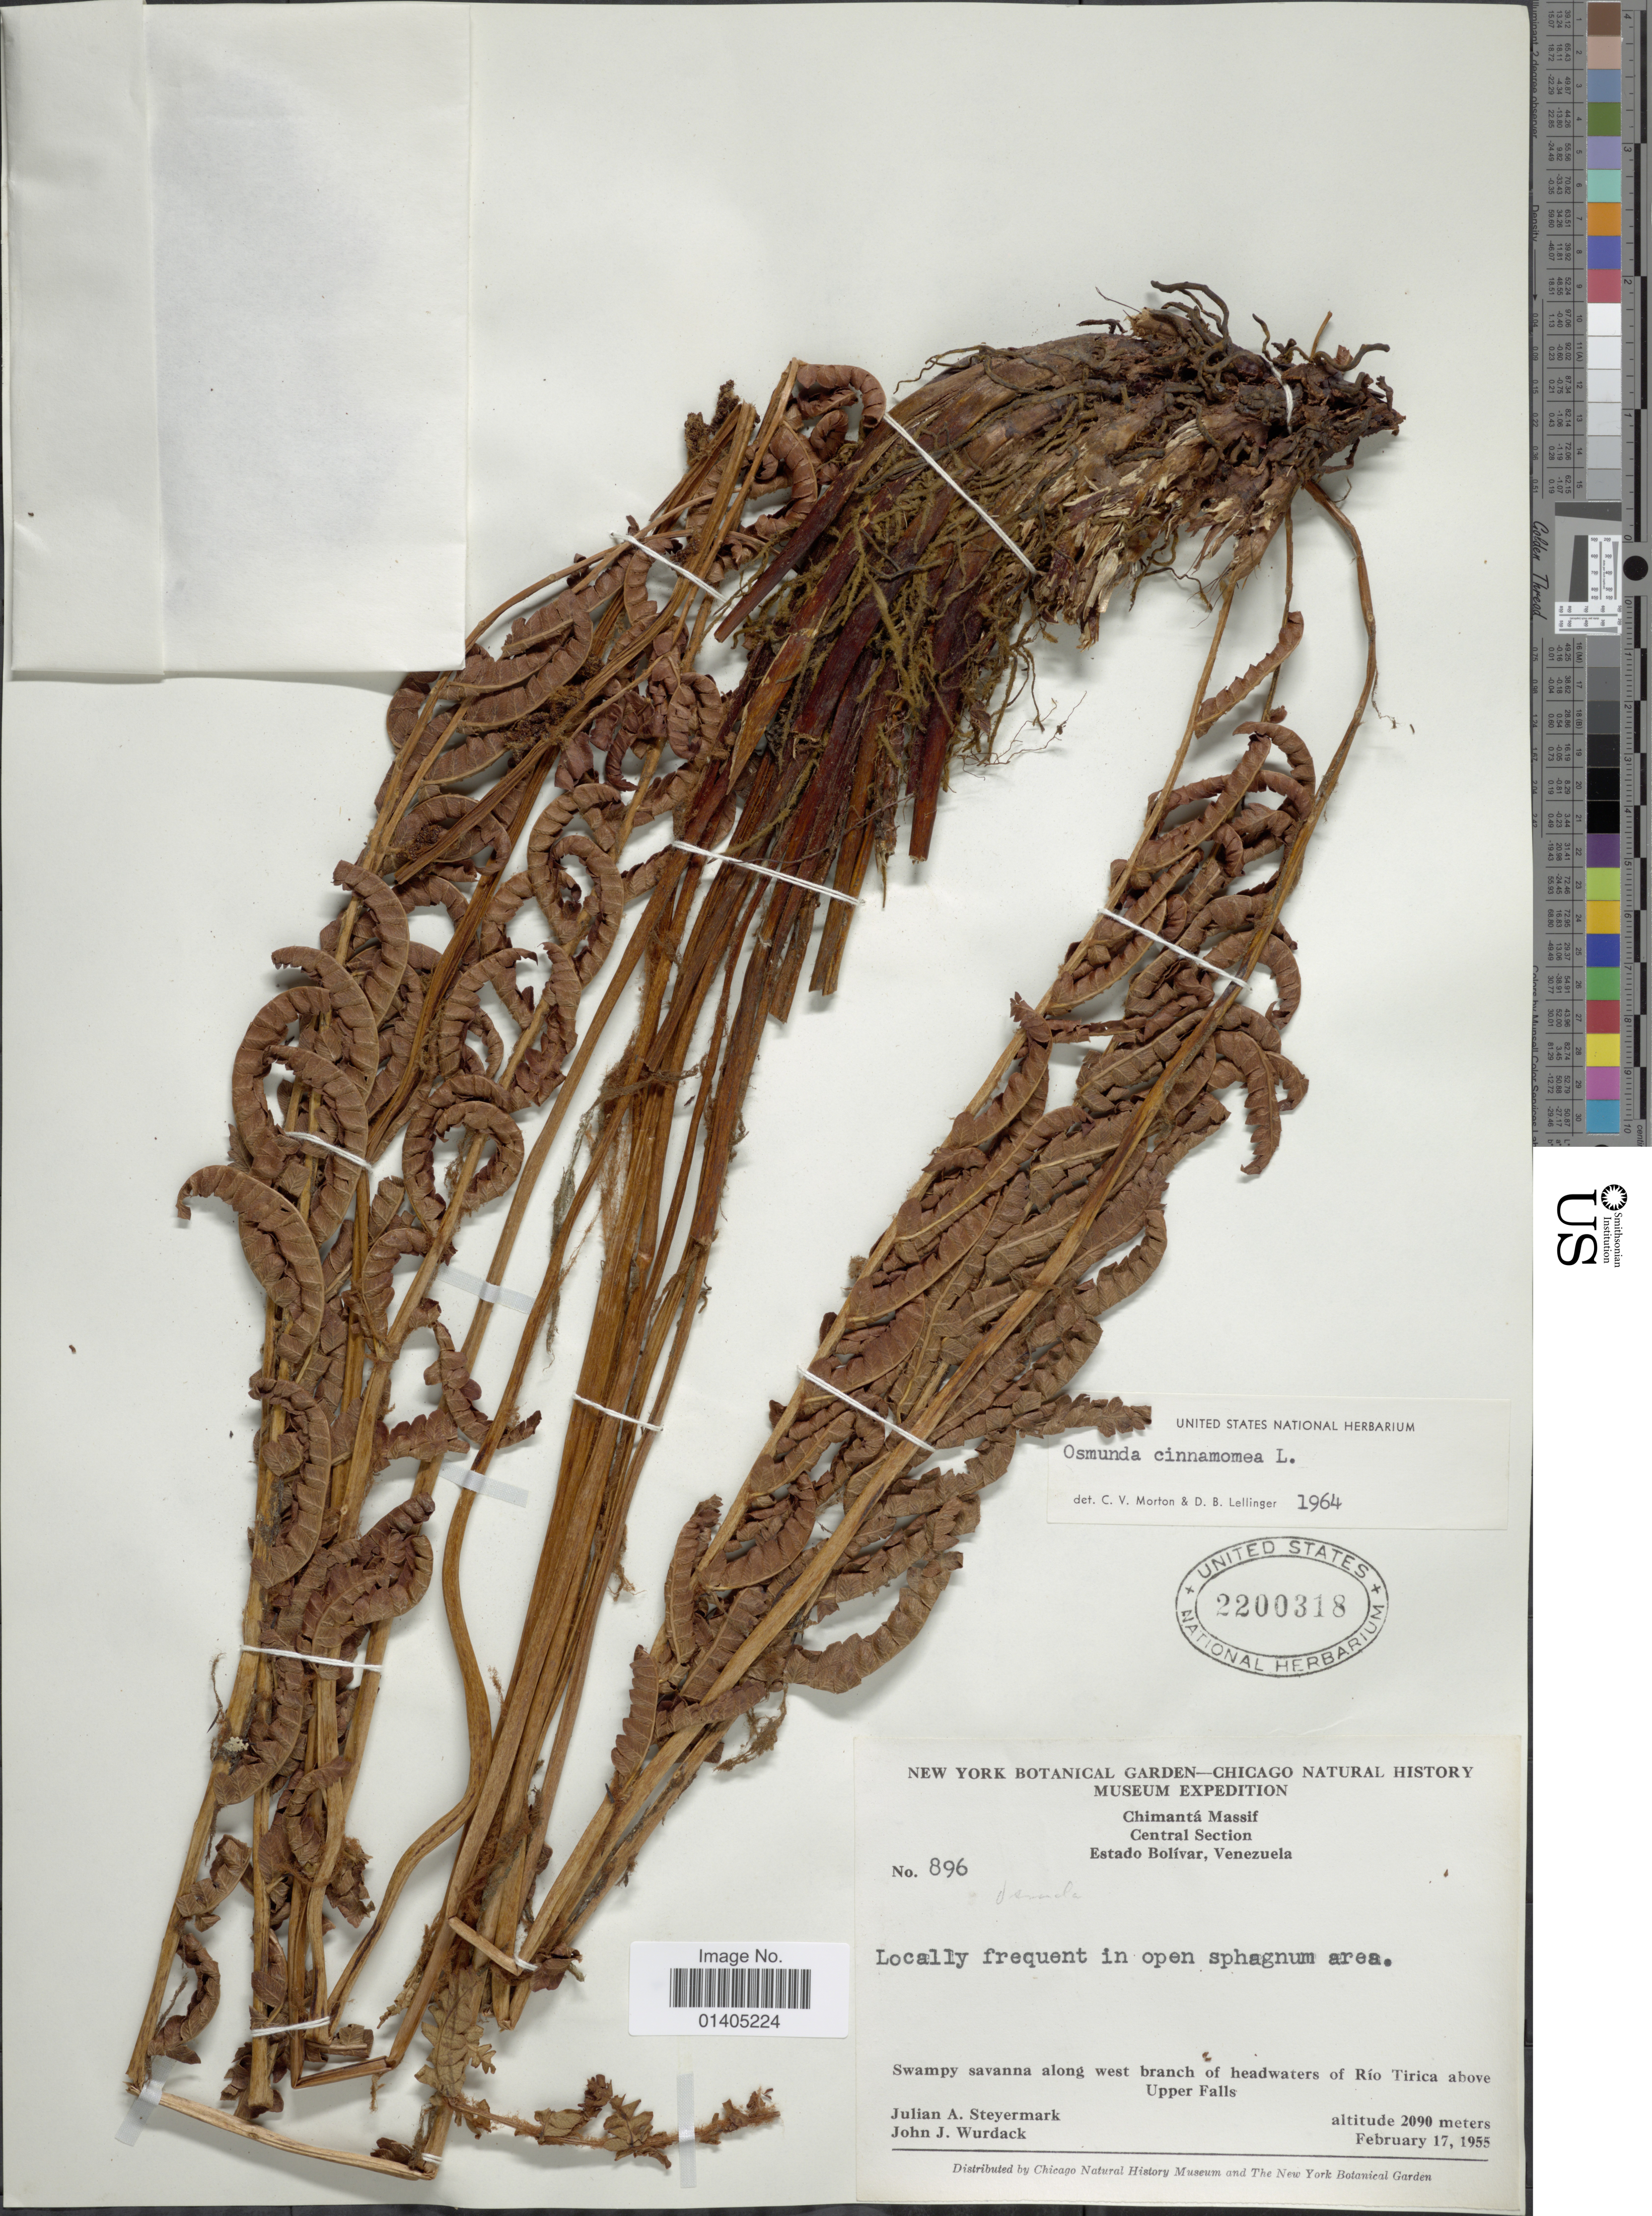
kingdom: Plantae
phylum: Tracheophyta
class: Polypodiopsida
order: Osmundales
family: Osmundaceae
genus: Osmundastrum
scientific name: Osmundastrum cinnamomeum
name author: (L.) C. Presl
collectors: J. Steyermark & J. J. Wurdack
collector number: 896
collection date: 1955-02-17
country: Venezuela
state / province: Bolivar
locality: Chimantá Massif, Central Section, Estado Bolivar, Swampy savanna along west branch of headwaters of Rio Tirica above Upper Falls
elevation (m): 2090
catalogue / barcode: US 2200318